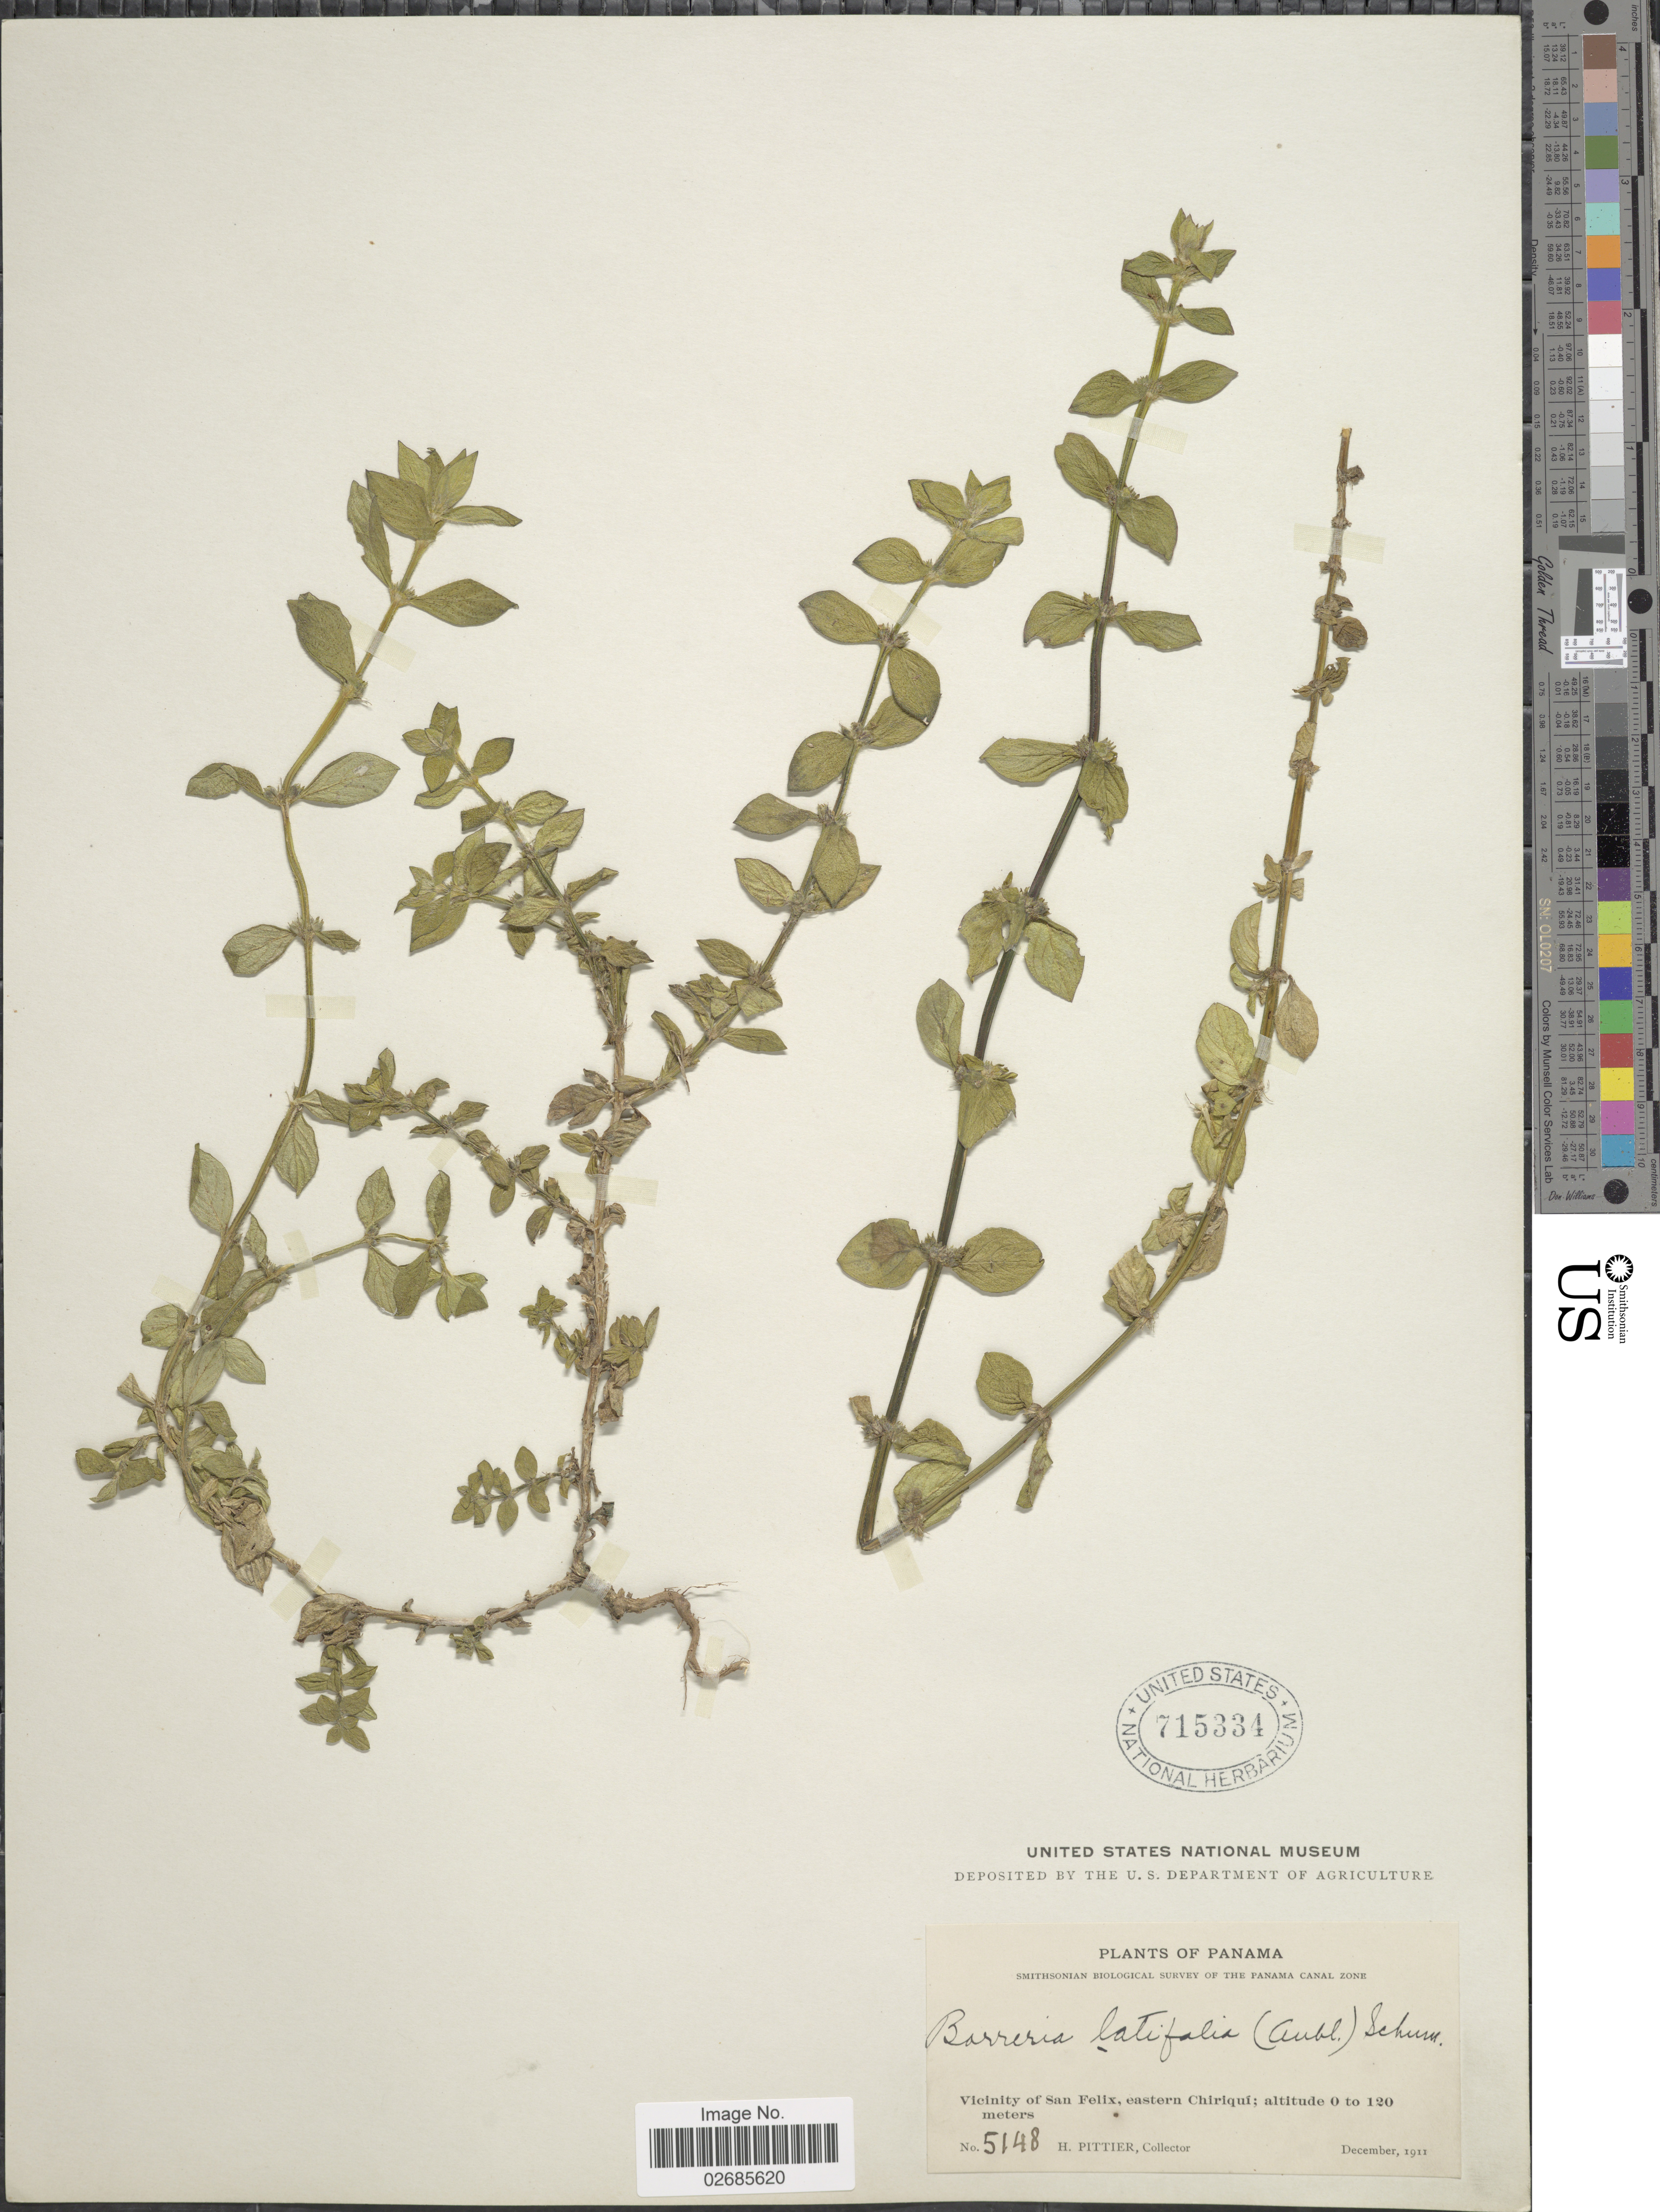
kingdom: Plantae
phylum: Tracheophyta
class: Magnoliopsida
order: Gentianales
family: Rubiaceae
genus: Borreria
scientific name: Borreria latifolia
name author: (Aubl.) K. Schum.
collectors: H. F. Pittier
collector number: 5148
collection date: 1911-12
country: Panama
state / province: Chiriqui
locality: Vicinity of San Felix, eastern Chiriquí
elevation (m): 0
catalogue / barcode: US 715334